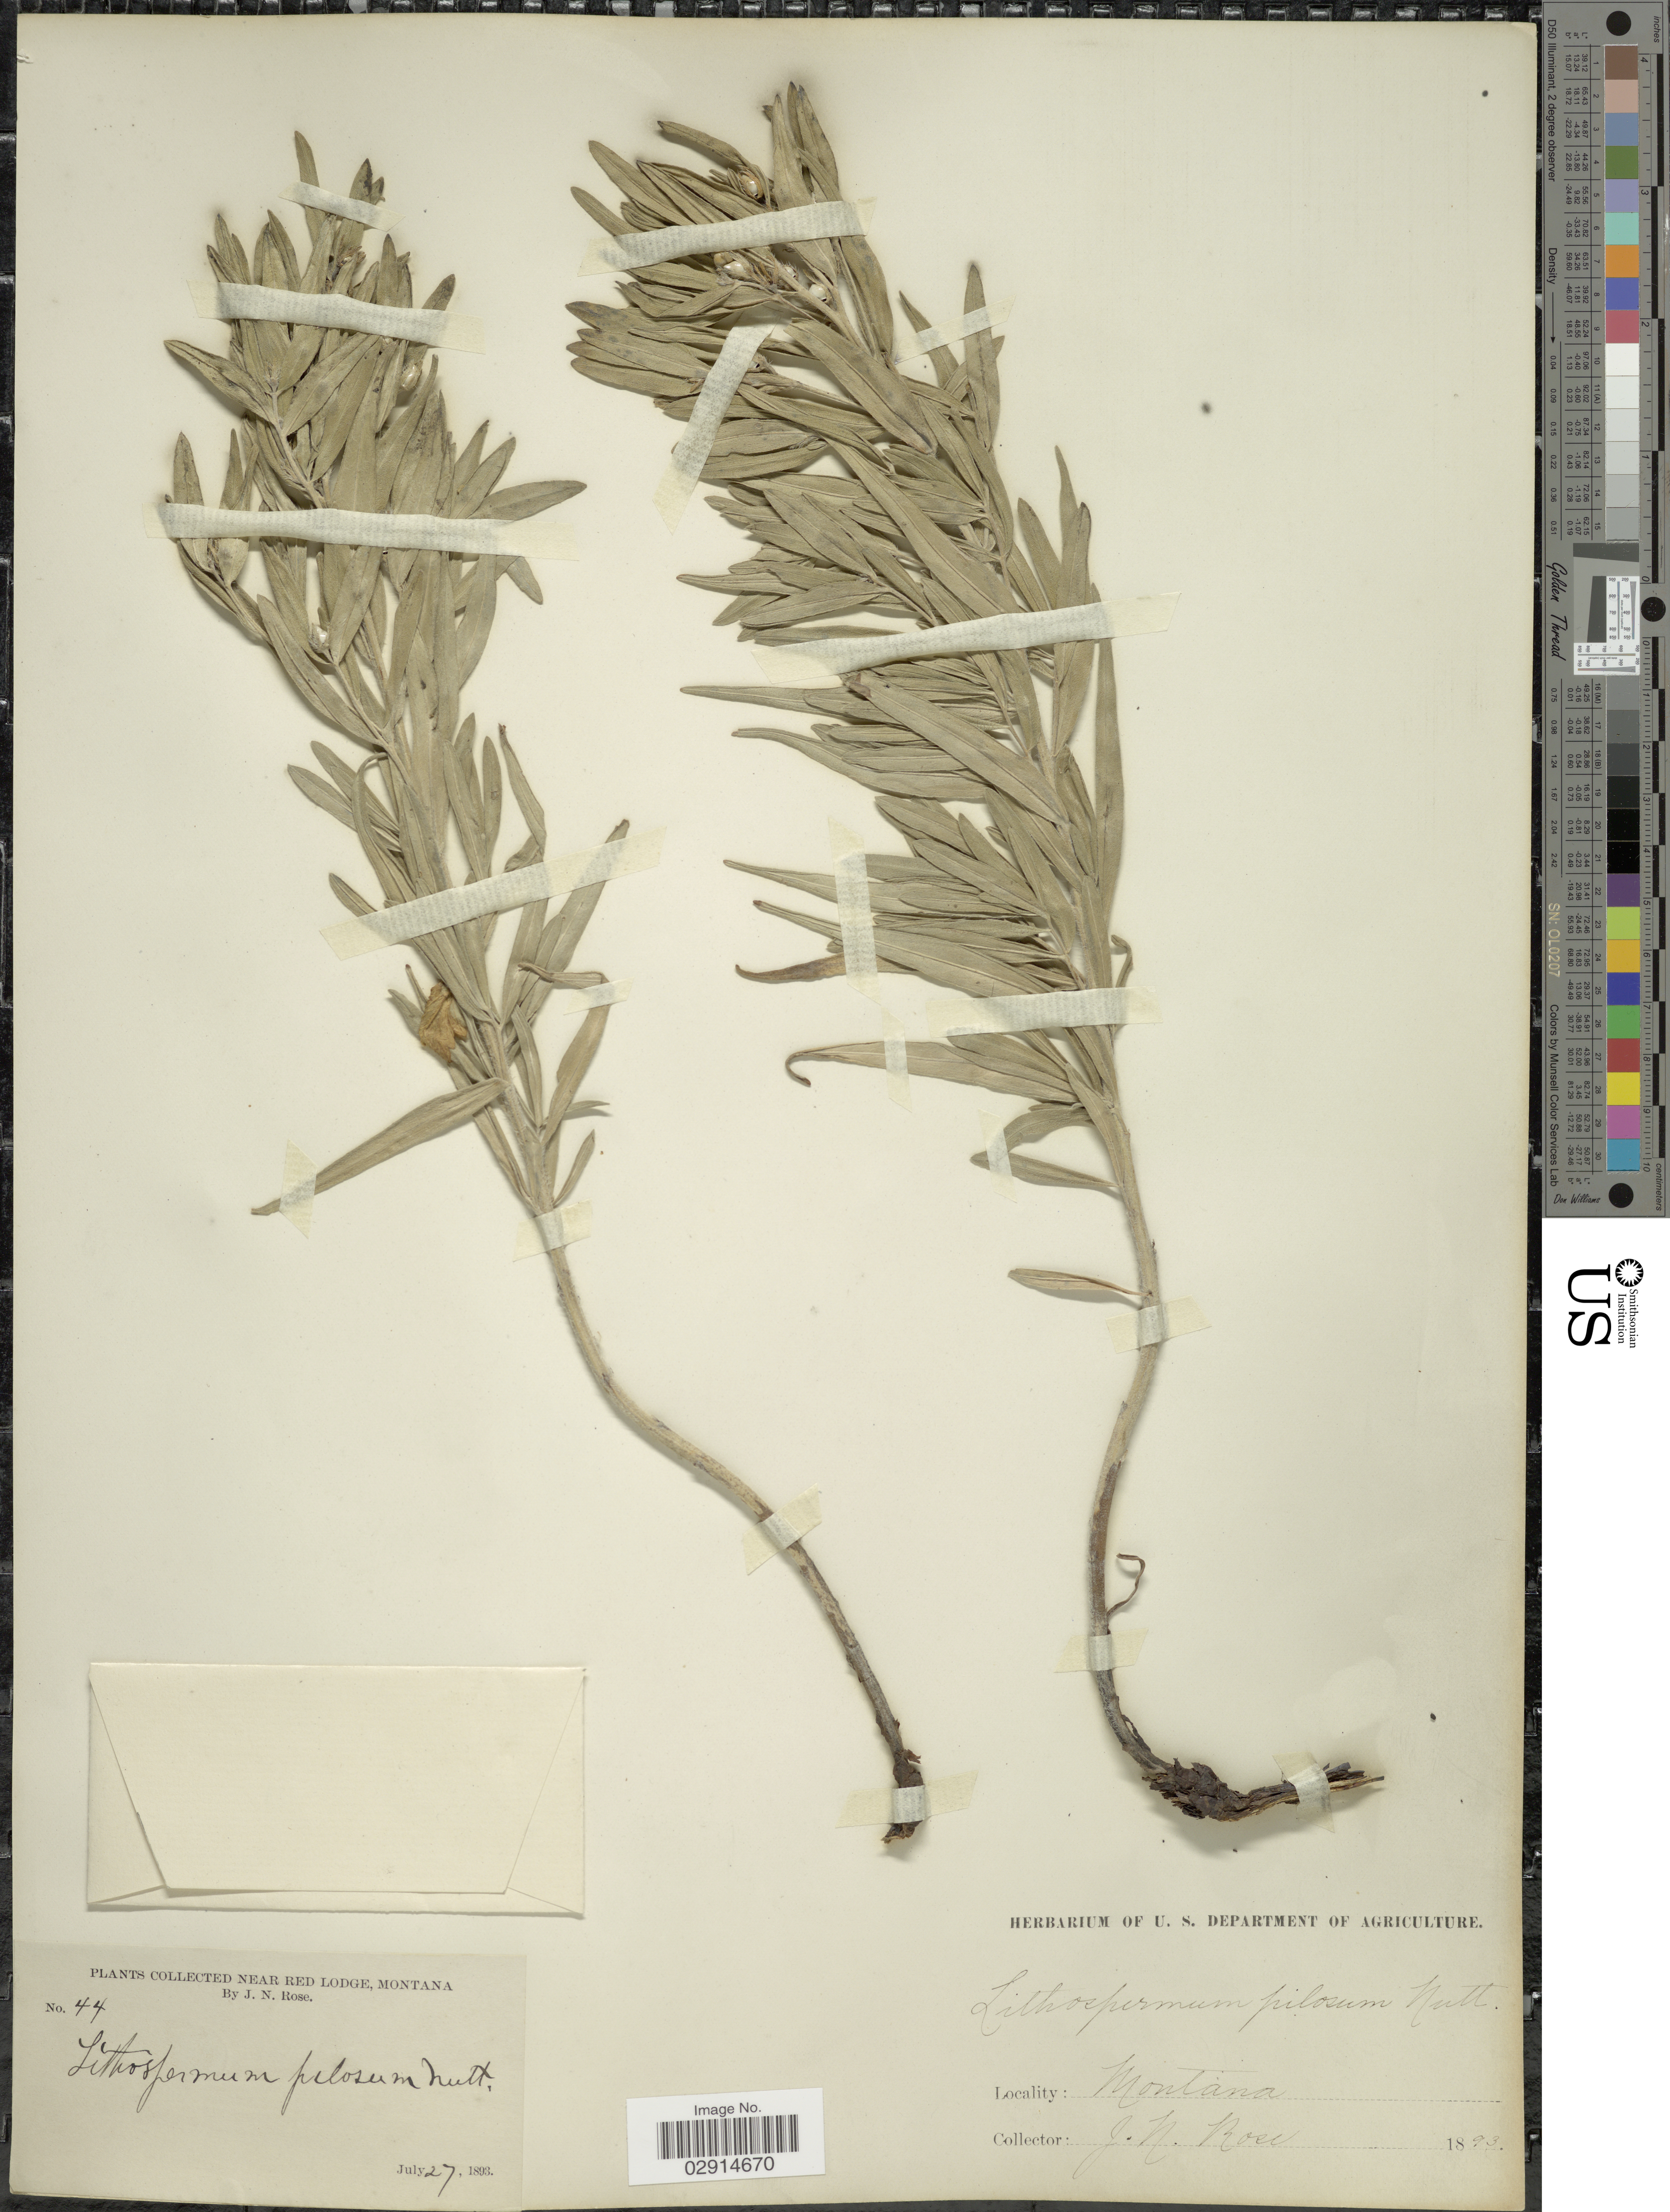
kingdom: Plantae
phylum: Tracheophyta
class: Magnoliopsida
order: Boraginales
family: Boraginaceae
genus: Lithospermum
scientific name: Lithospermum ruderale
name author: Douglas ex Lehm.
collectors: J. N. Rose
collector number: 44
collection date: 1893-07-27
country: United States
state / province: Montana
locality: Near Red Lodge.